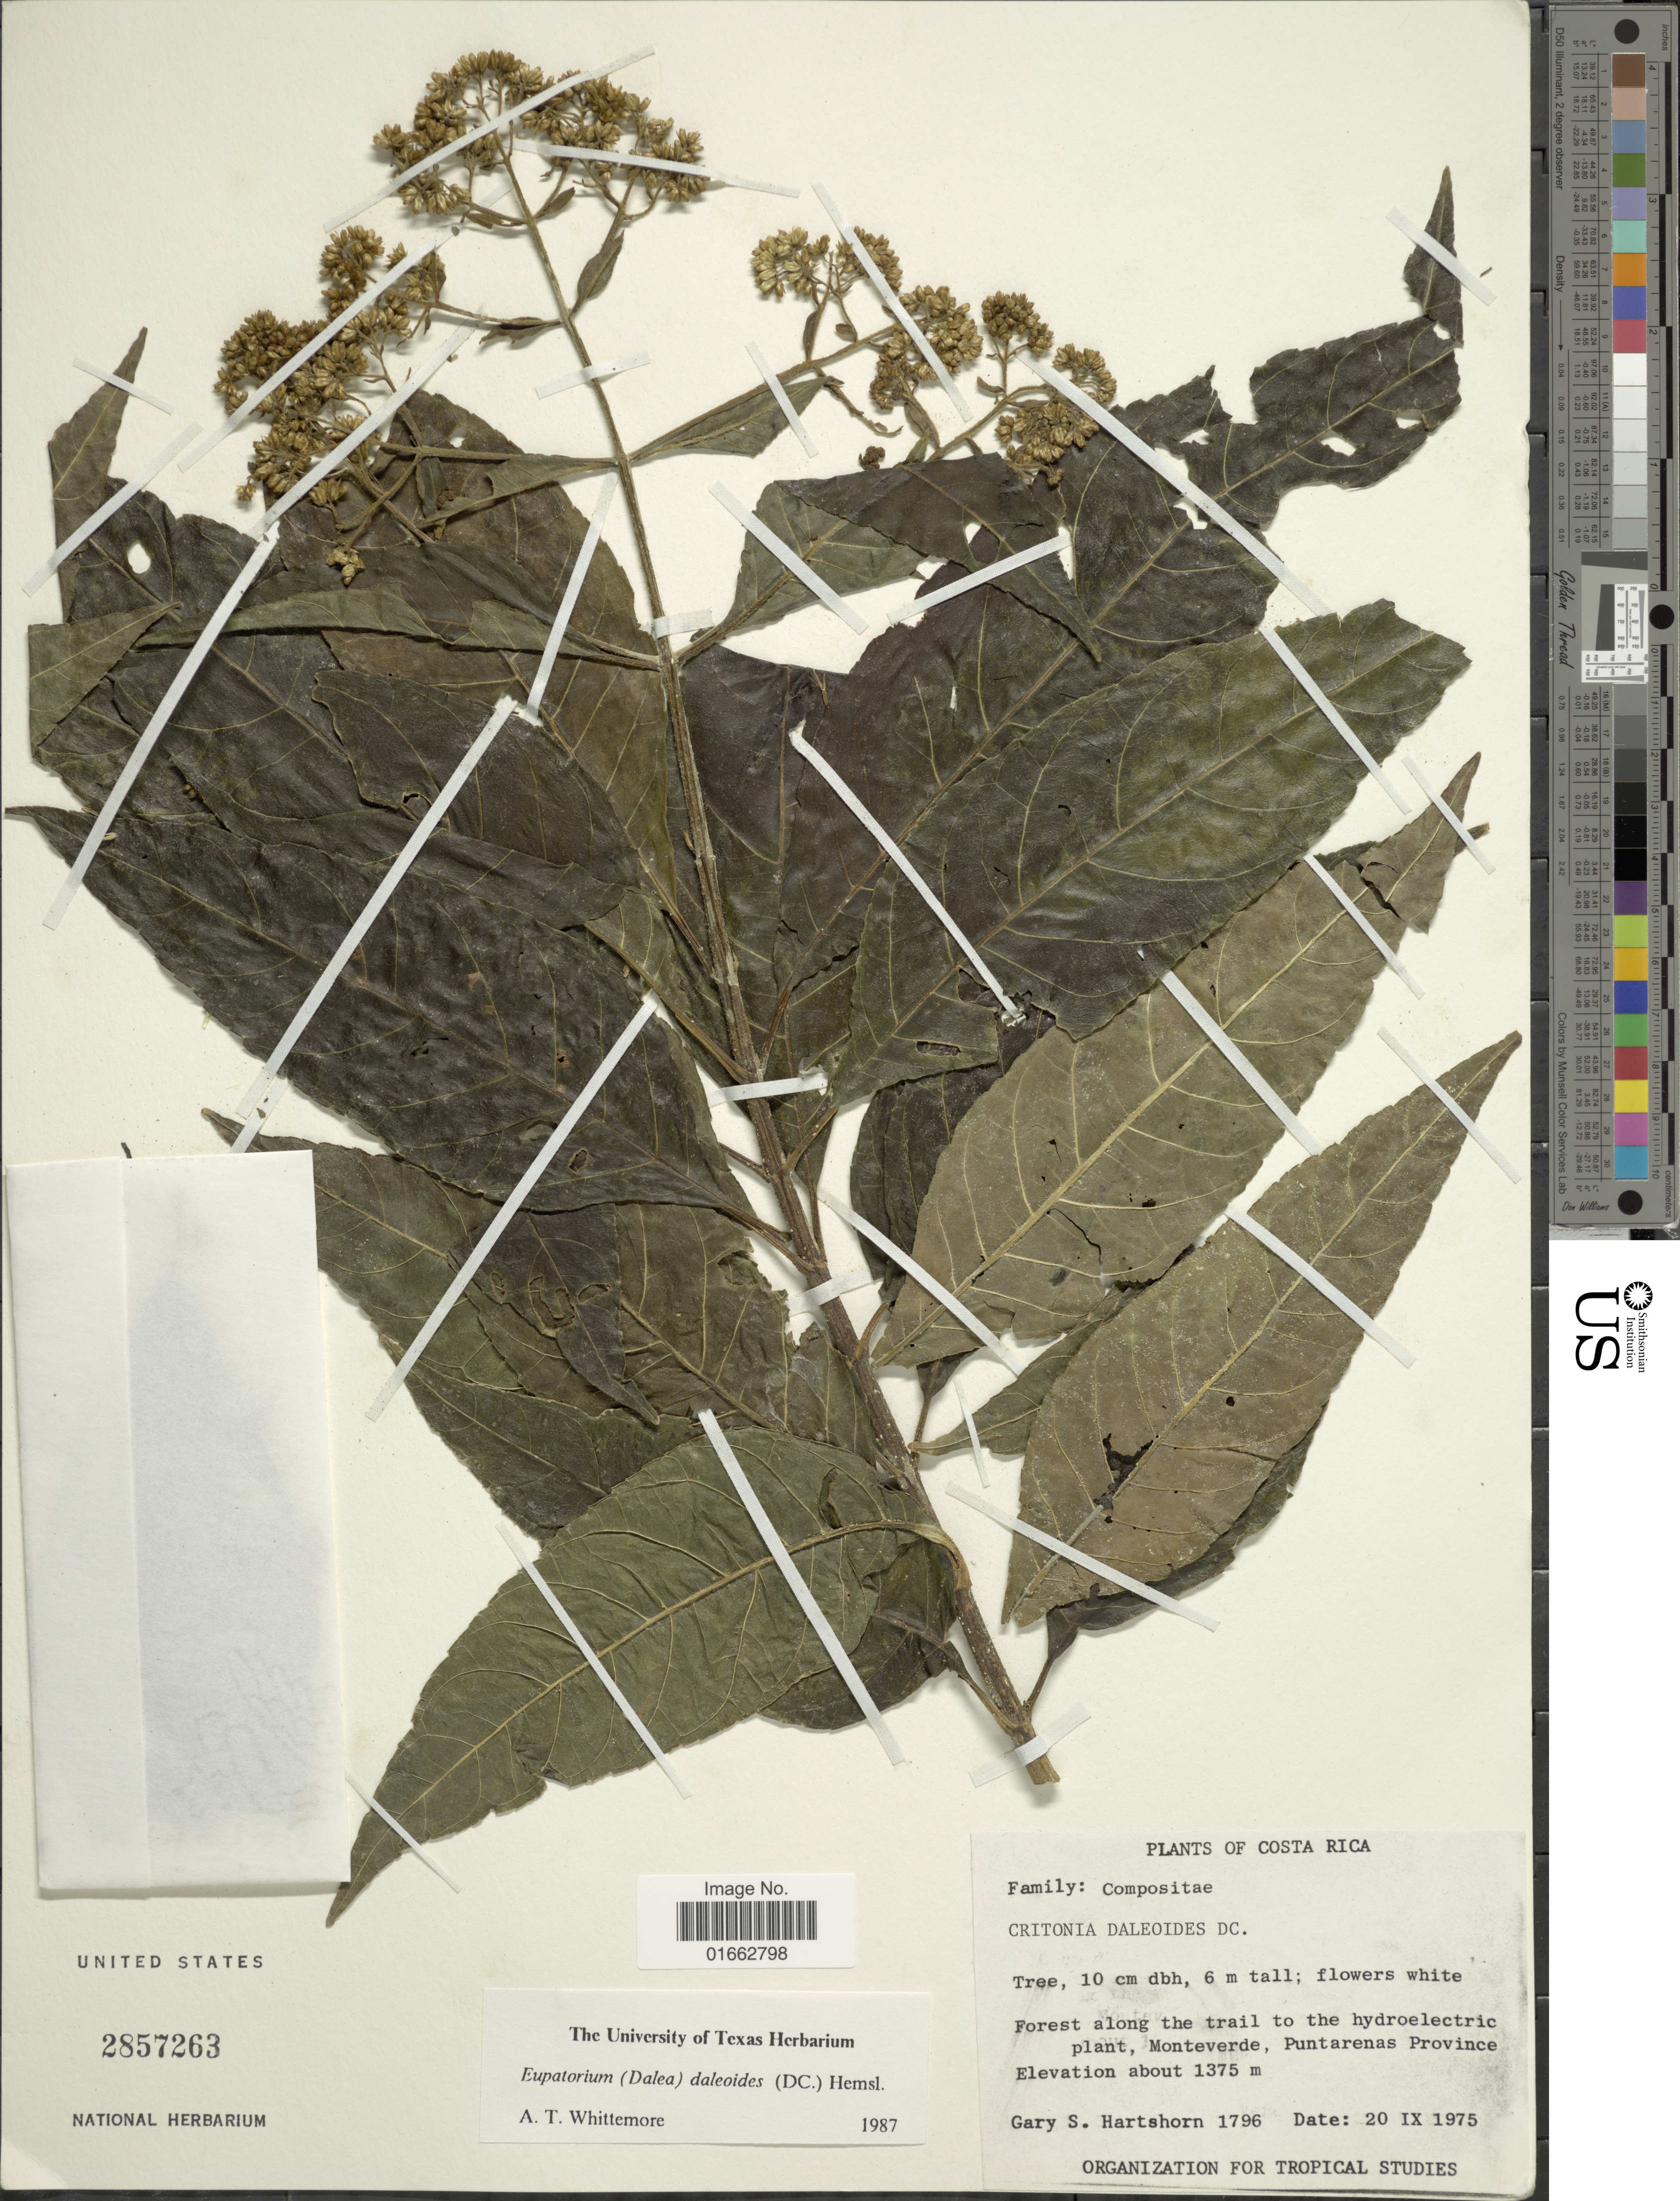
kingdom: Plantae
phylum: Tracheophyta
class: Magnoliopsida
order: Asterales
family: Asteraceae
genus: Critonia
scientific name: Critonia daleoides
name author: DC.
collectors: G. Hartshorn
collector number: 1796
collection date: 1975-09-20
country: Costa Rica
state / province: Puntarenas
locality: Forest along the trail to the hydroelectric plant, Monteverde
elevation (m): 1375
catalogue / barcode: US 2857263